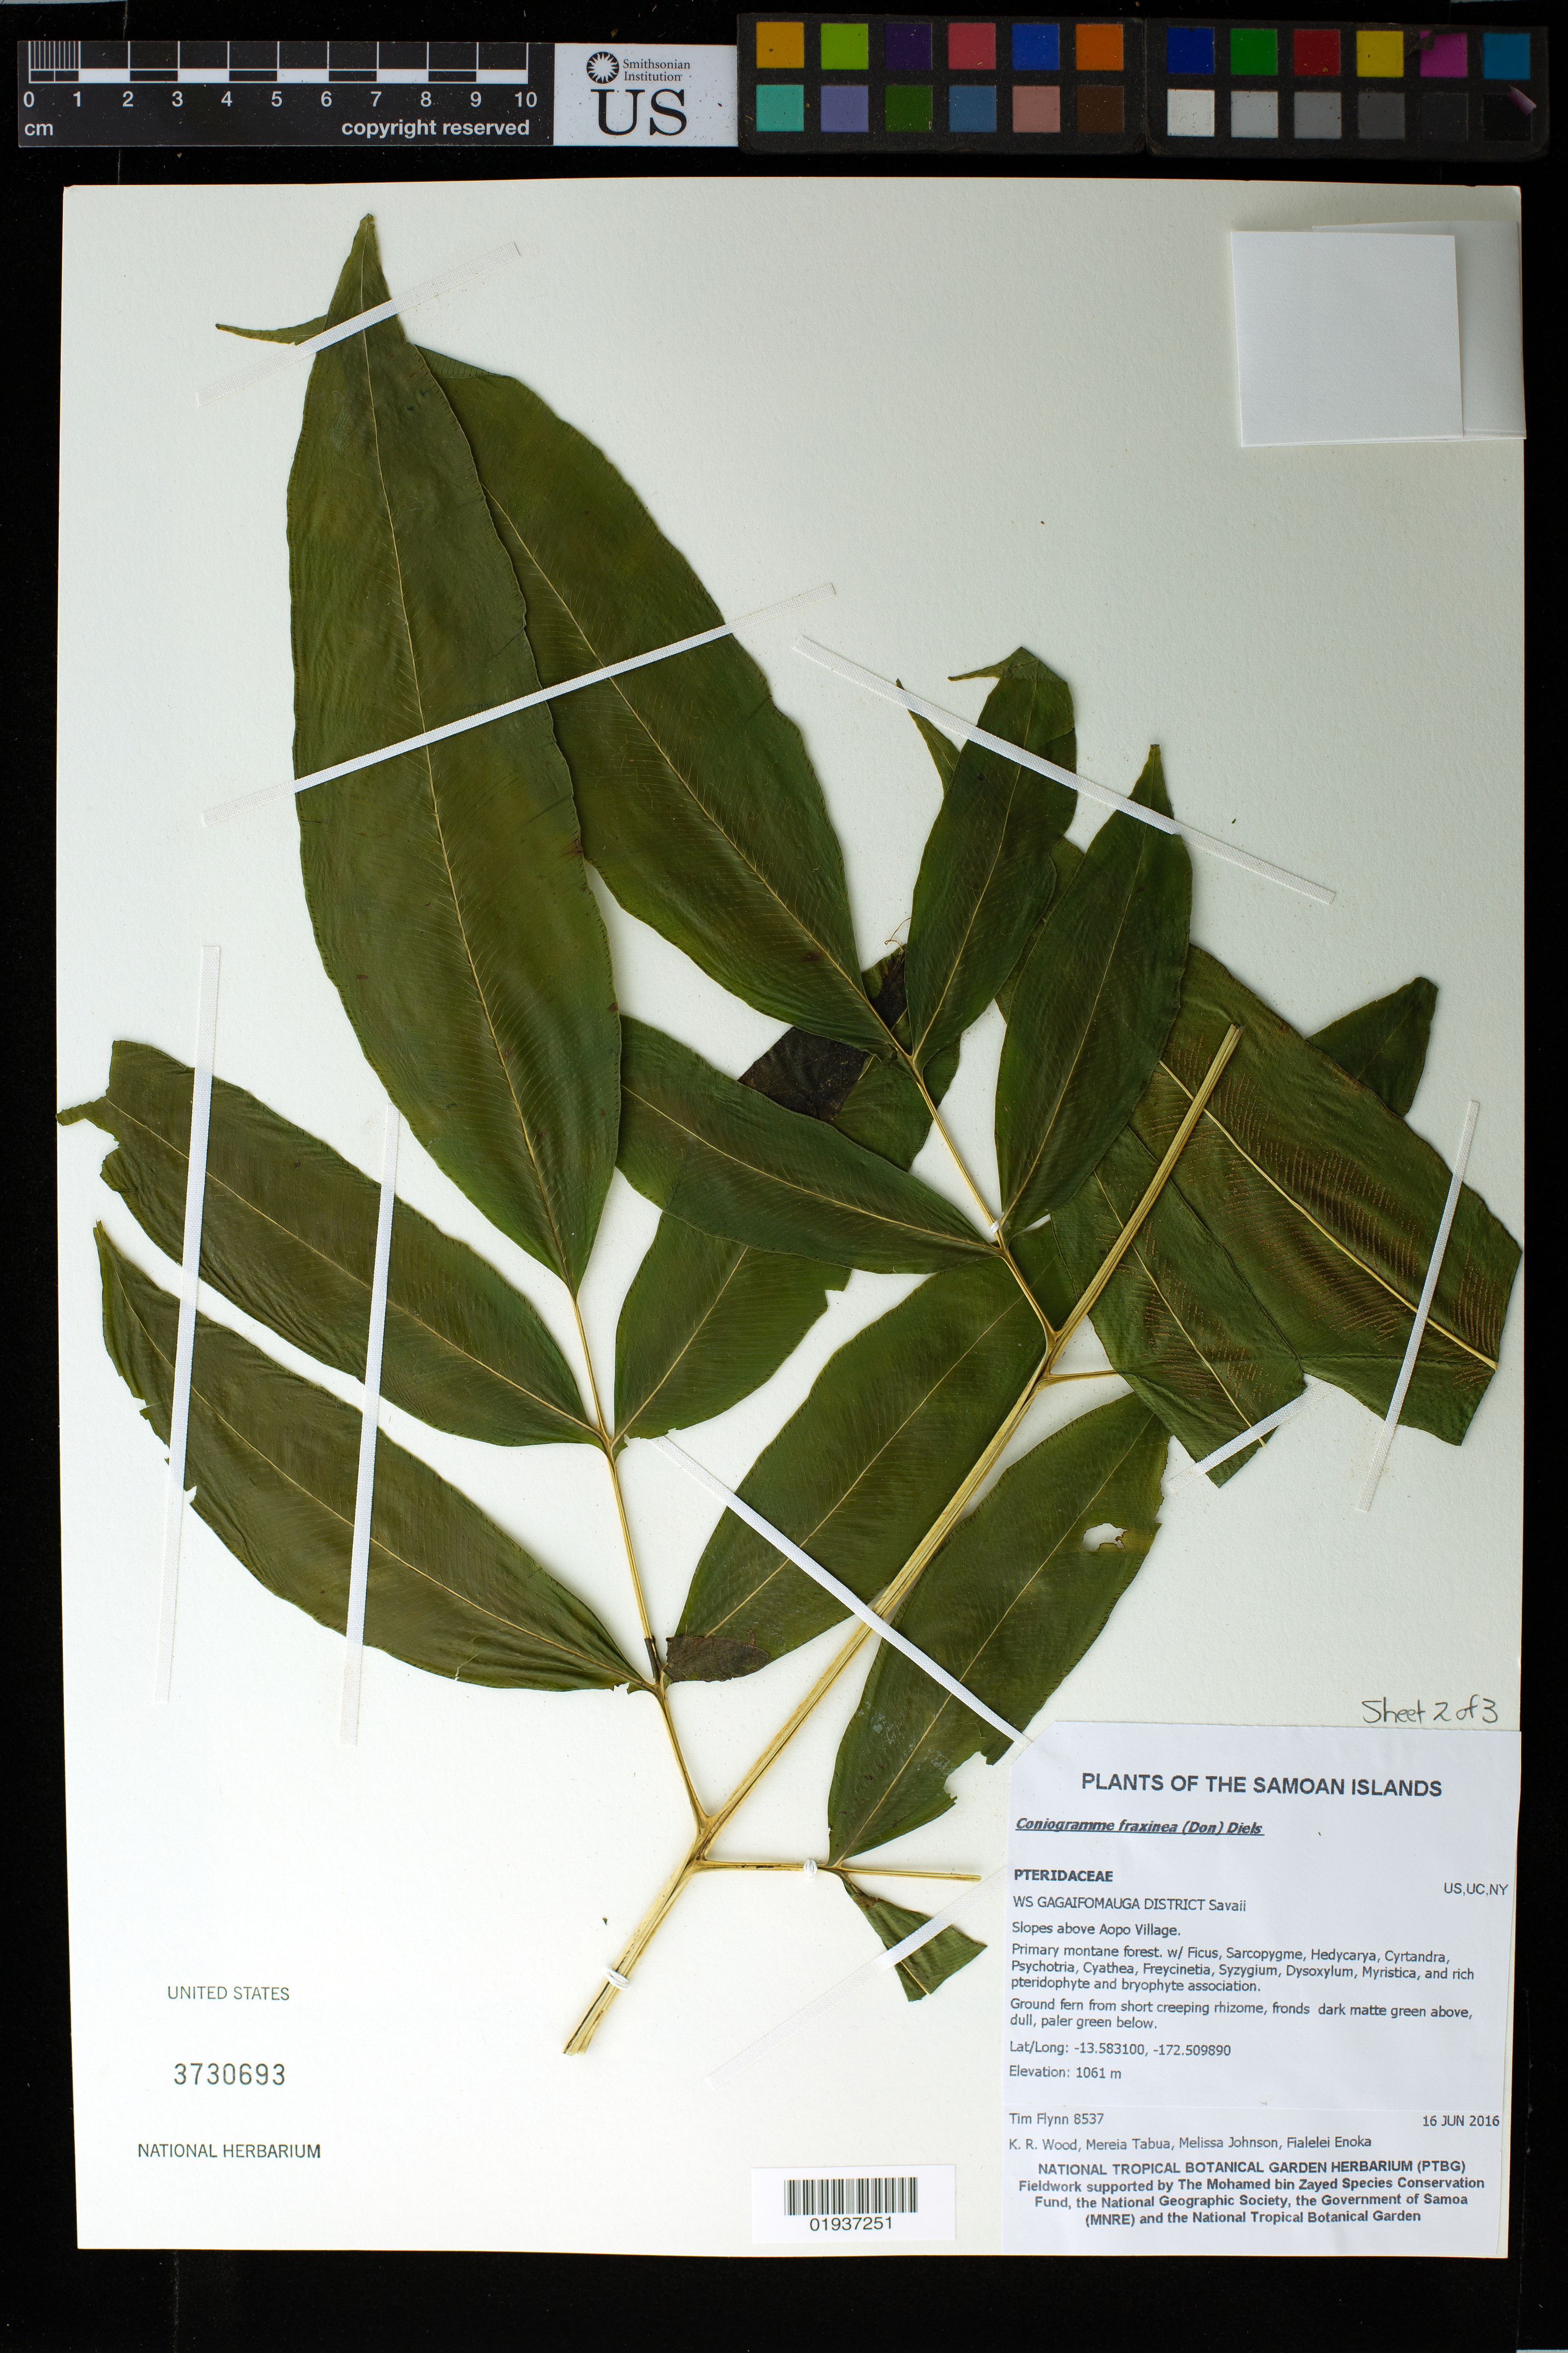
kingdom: Plantae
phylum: Tracheophyta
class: Polypodiopsida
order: Polypodiales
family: Pteridaceae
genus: Coniogramme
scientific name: Coniogramme fraxinea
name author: (D. Don) Diels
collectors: K. R. Wood, T. W. Flynn, M. Tabua, M. Johnson & F. Enoka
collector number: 8537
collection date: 2016-06-16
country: Samoa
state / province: Gagaifomauga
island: Savai'i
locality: Savaii, Slopes above Aopo Village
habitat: Primary montane forest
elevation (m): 1061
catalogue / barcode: US 3730693